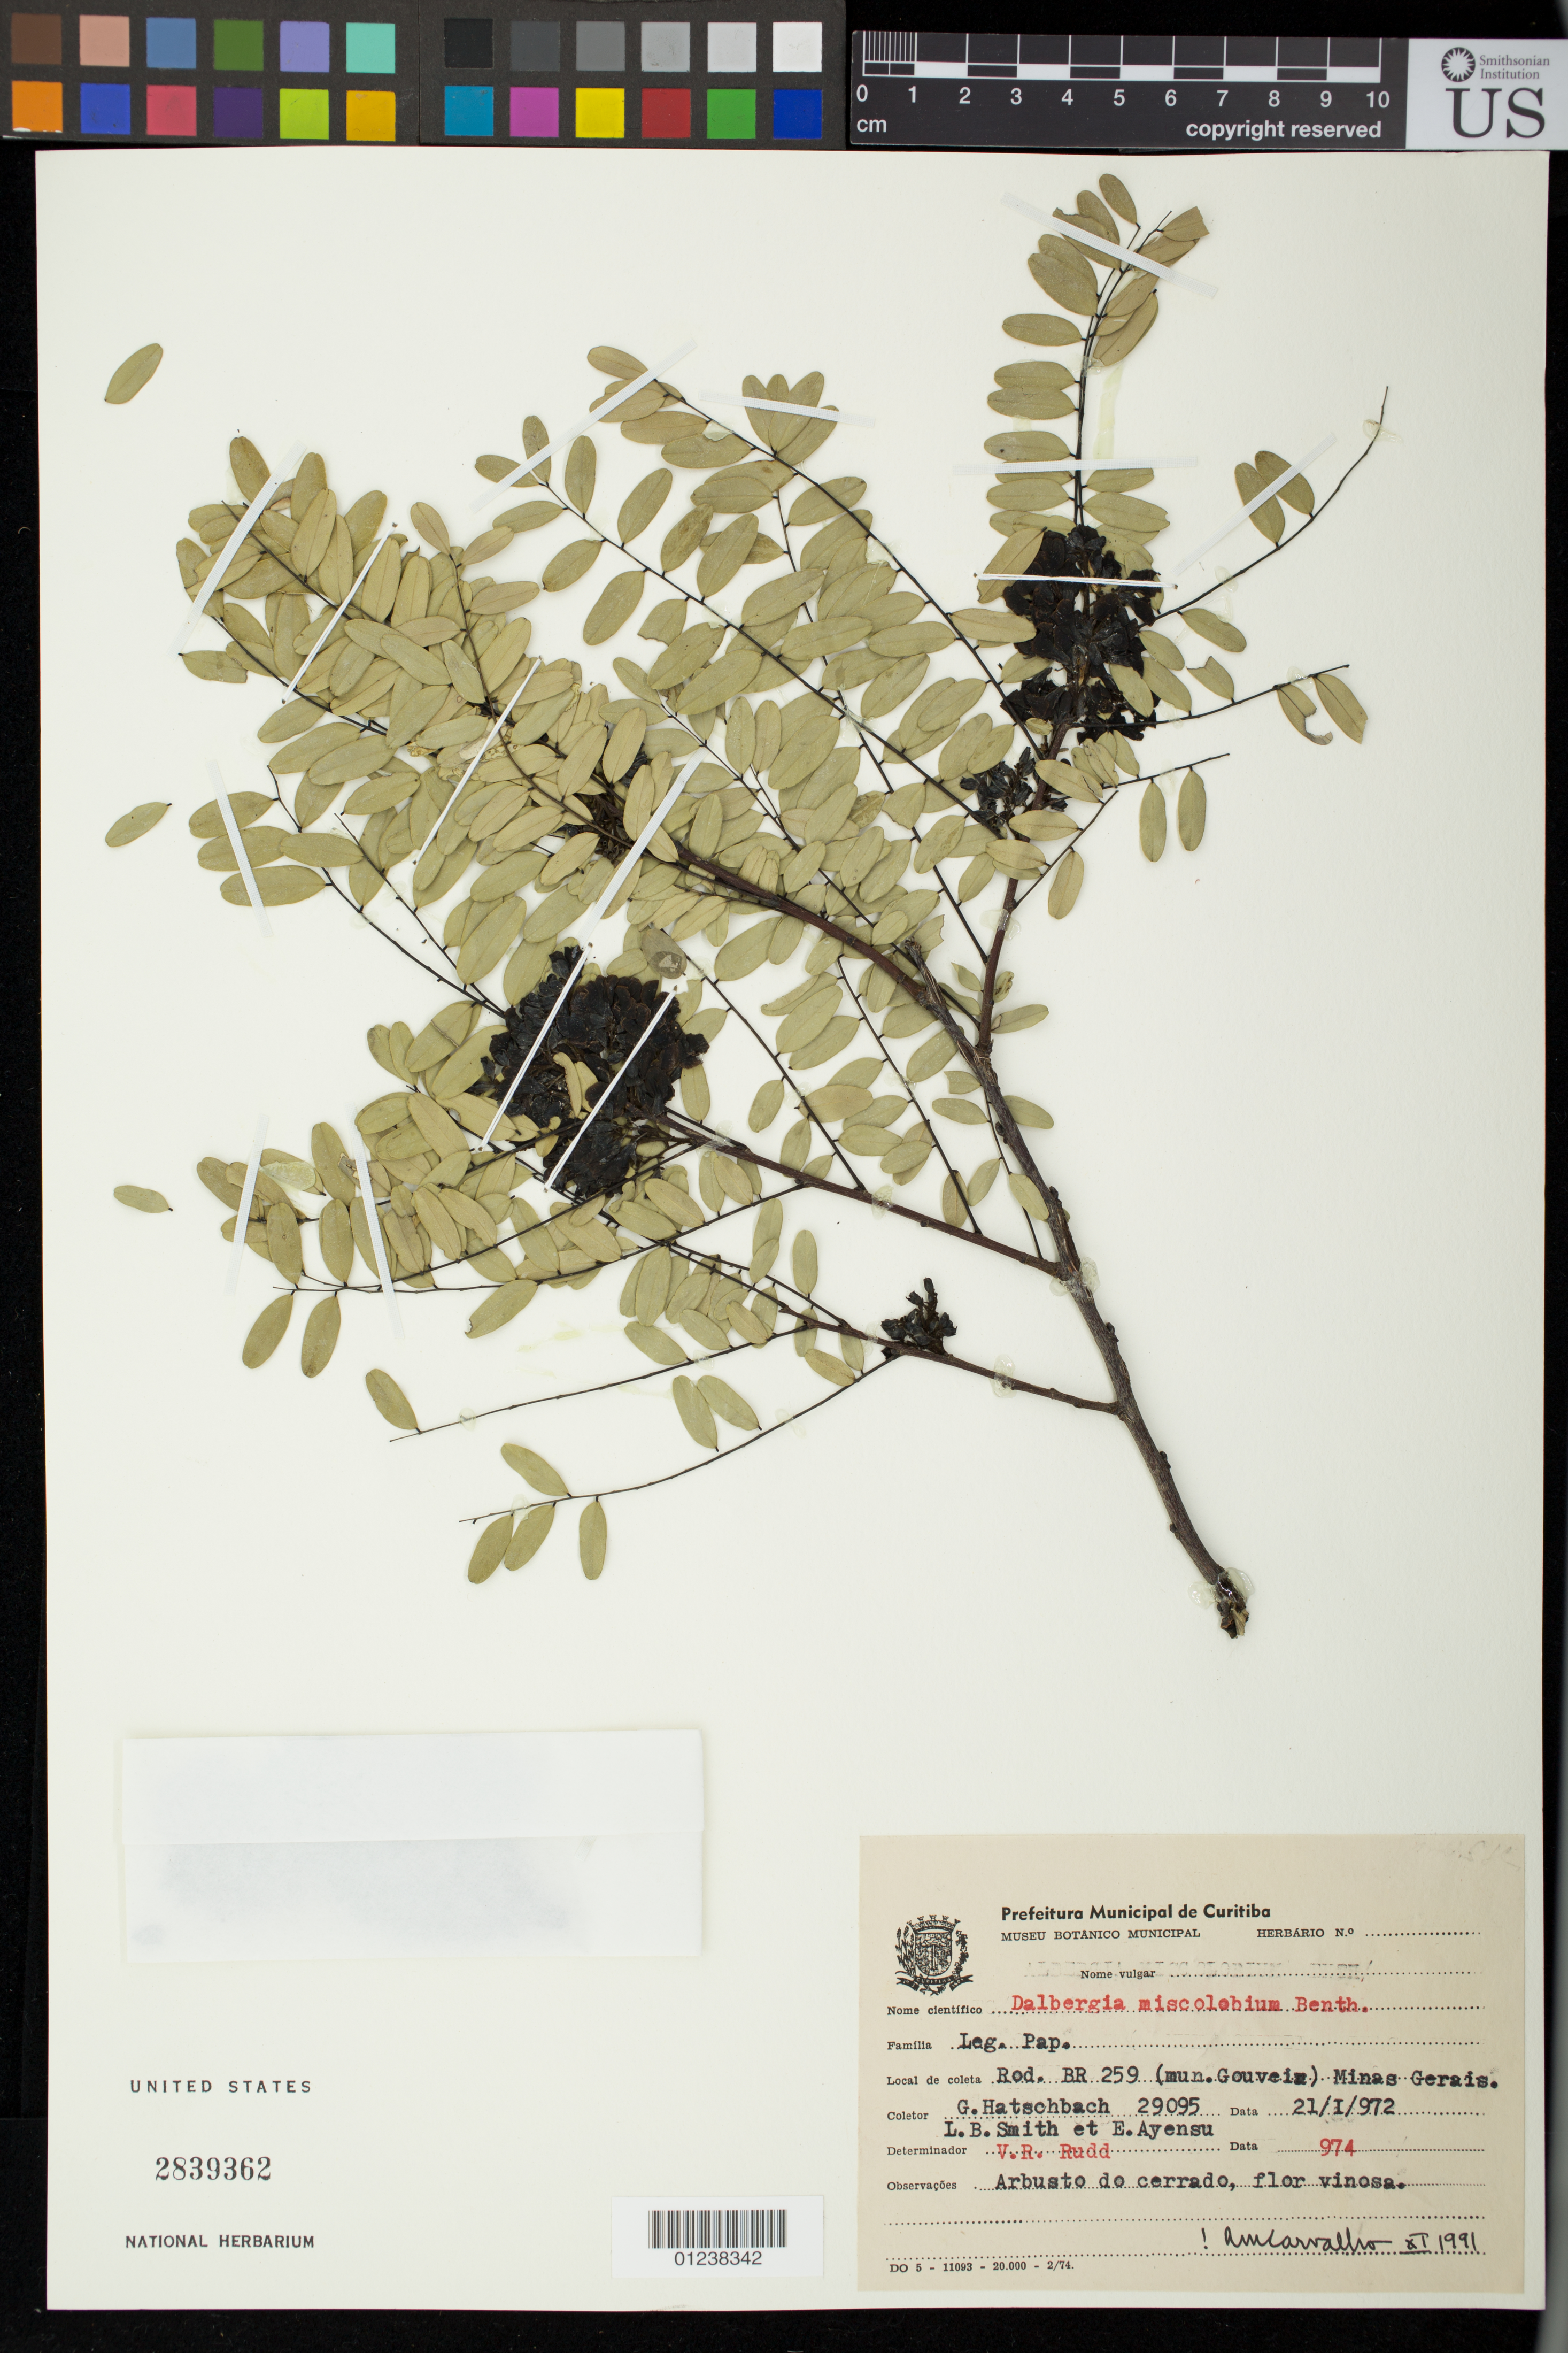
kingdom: Plantae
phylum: Tracheophyta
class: Magnoliopsida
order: Fabales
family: Fabaceae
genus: Dalbergia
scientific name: Dalbergia miscolobium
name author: Benth.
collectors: G. Hatschbach, E. S. Ayensu & L. Smith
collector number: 29095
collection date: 1972-01-21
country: Brazil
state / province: Minas Gerais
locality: Rod. BR 259 (mun. Gouvein)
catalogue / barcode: US 2839362